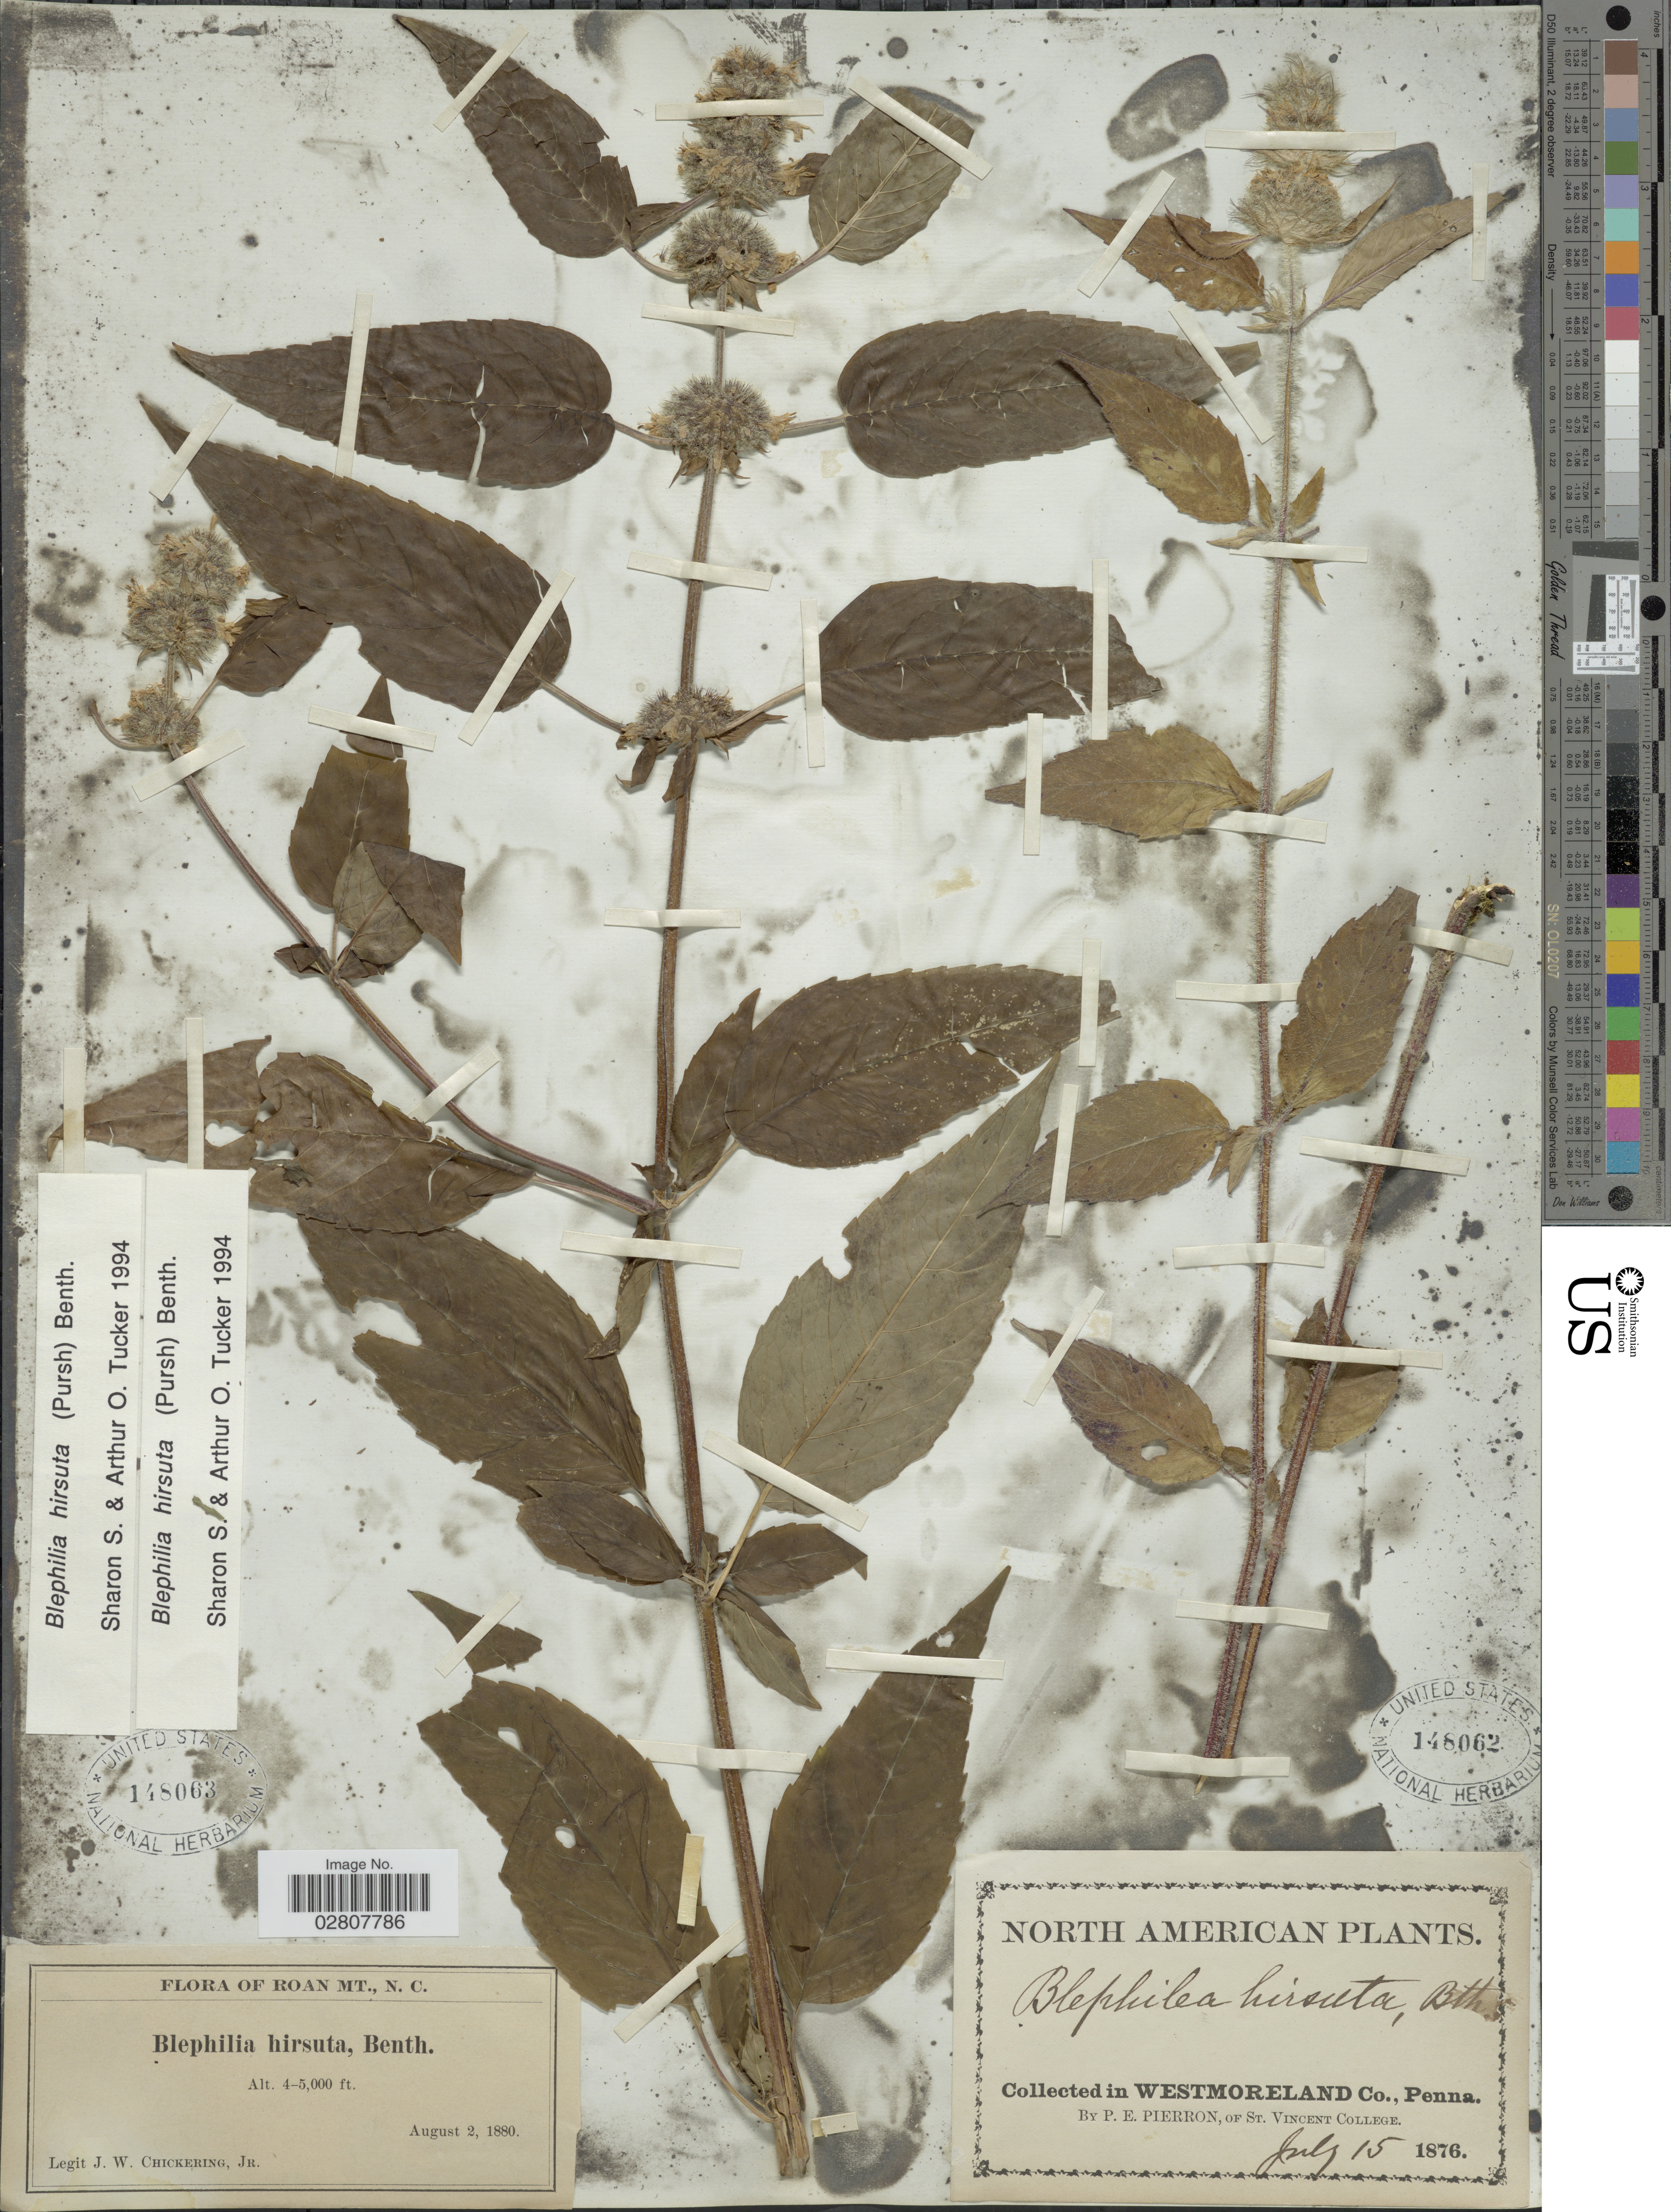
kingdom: Plantae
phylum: Tracheophyta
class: Magnoliopsida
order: Lamiales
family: Lamiaceae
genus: Blephilia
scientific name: Blephilia hirsuta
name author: (Pursh) Benth.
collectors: J. W. Chickering Jr.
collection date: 1880-08-02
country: United States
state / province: North Carolina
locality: Roan Mt.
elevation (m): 1219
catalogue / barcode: US 148063